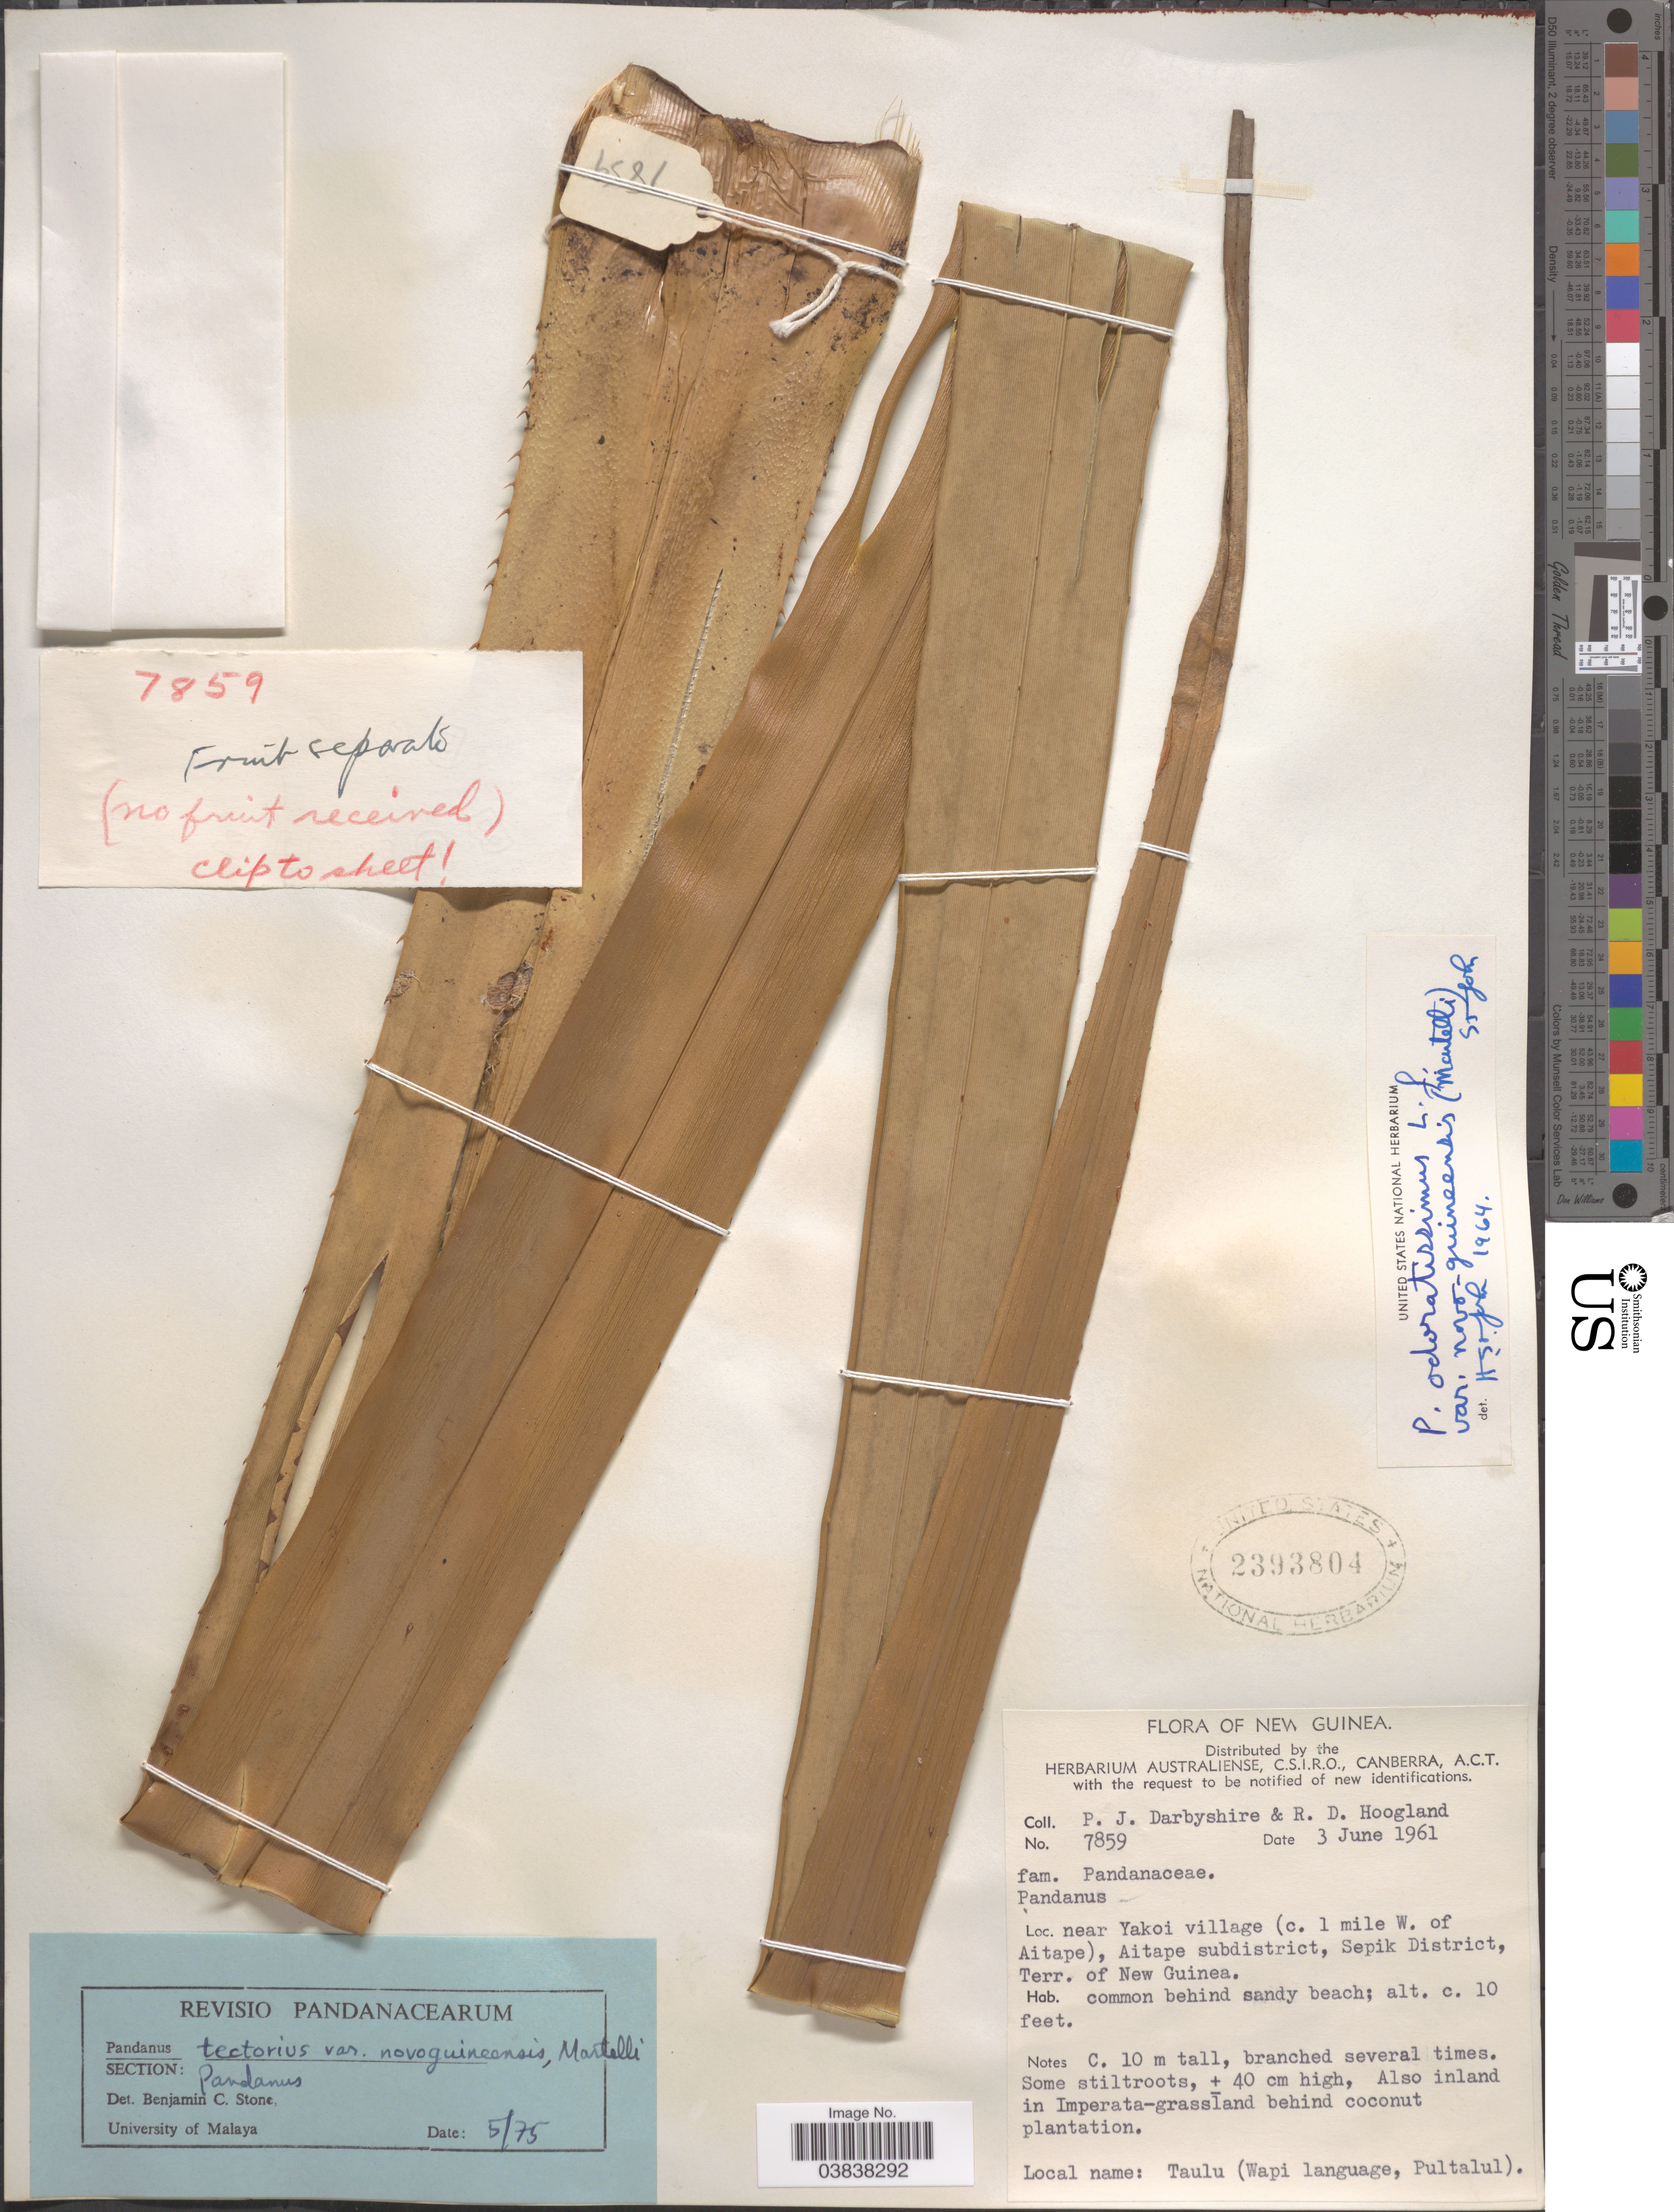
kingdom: Plantae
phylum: Tracheophyta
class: Liliopsida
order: Pandanales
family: Pandanaceae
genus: Pandanus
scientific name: Pandanus tectorius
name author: Parkinson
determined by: Strong, Mark T., (BOT), Smithsonian Institution - National Museum of Natural History (UNITED STATES)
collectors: P. Darbyshire & R. D. Hoogland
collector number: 7859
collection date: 1961-06-03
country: Papua New Guinea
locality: New Guinea. Near Yakoi village (c. 1 mile W. of Aitape), Aitape subdistrict, Sepik District, Terr. of New Guinea.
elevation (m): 3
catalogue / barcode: US 2393804